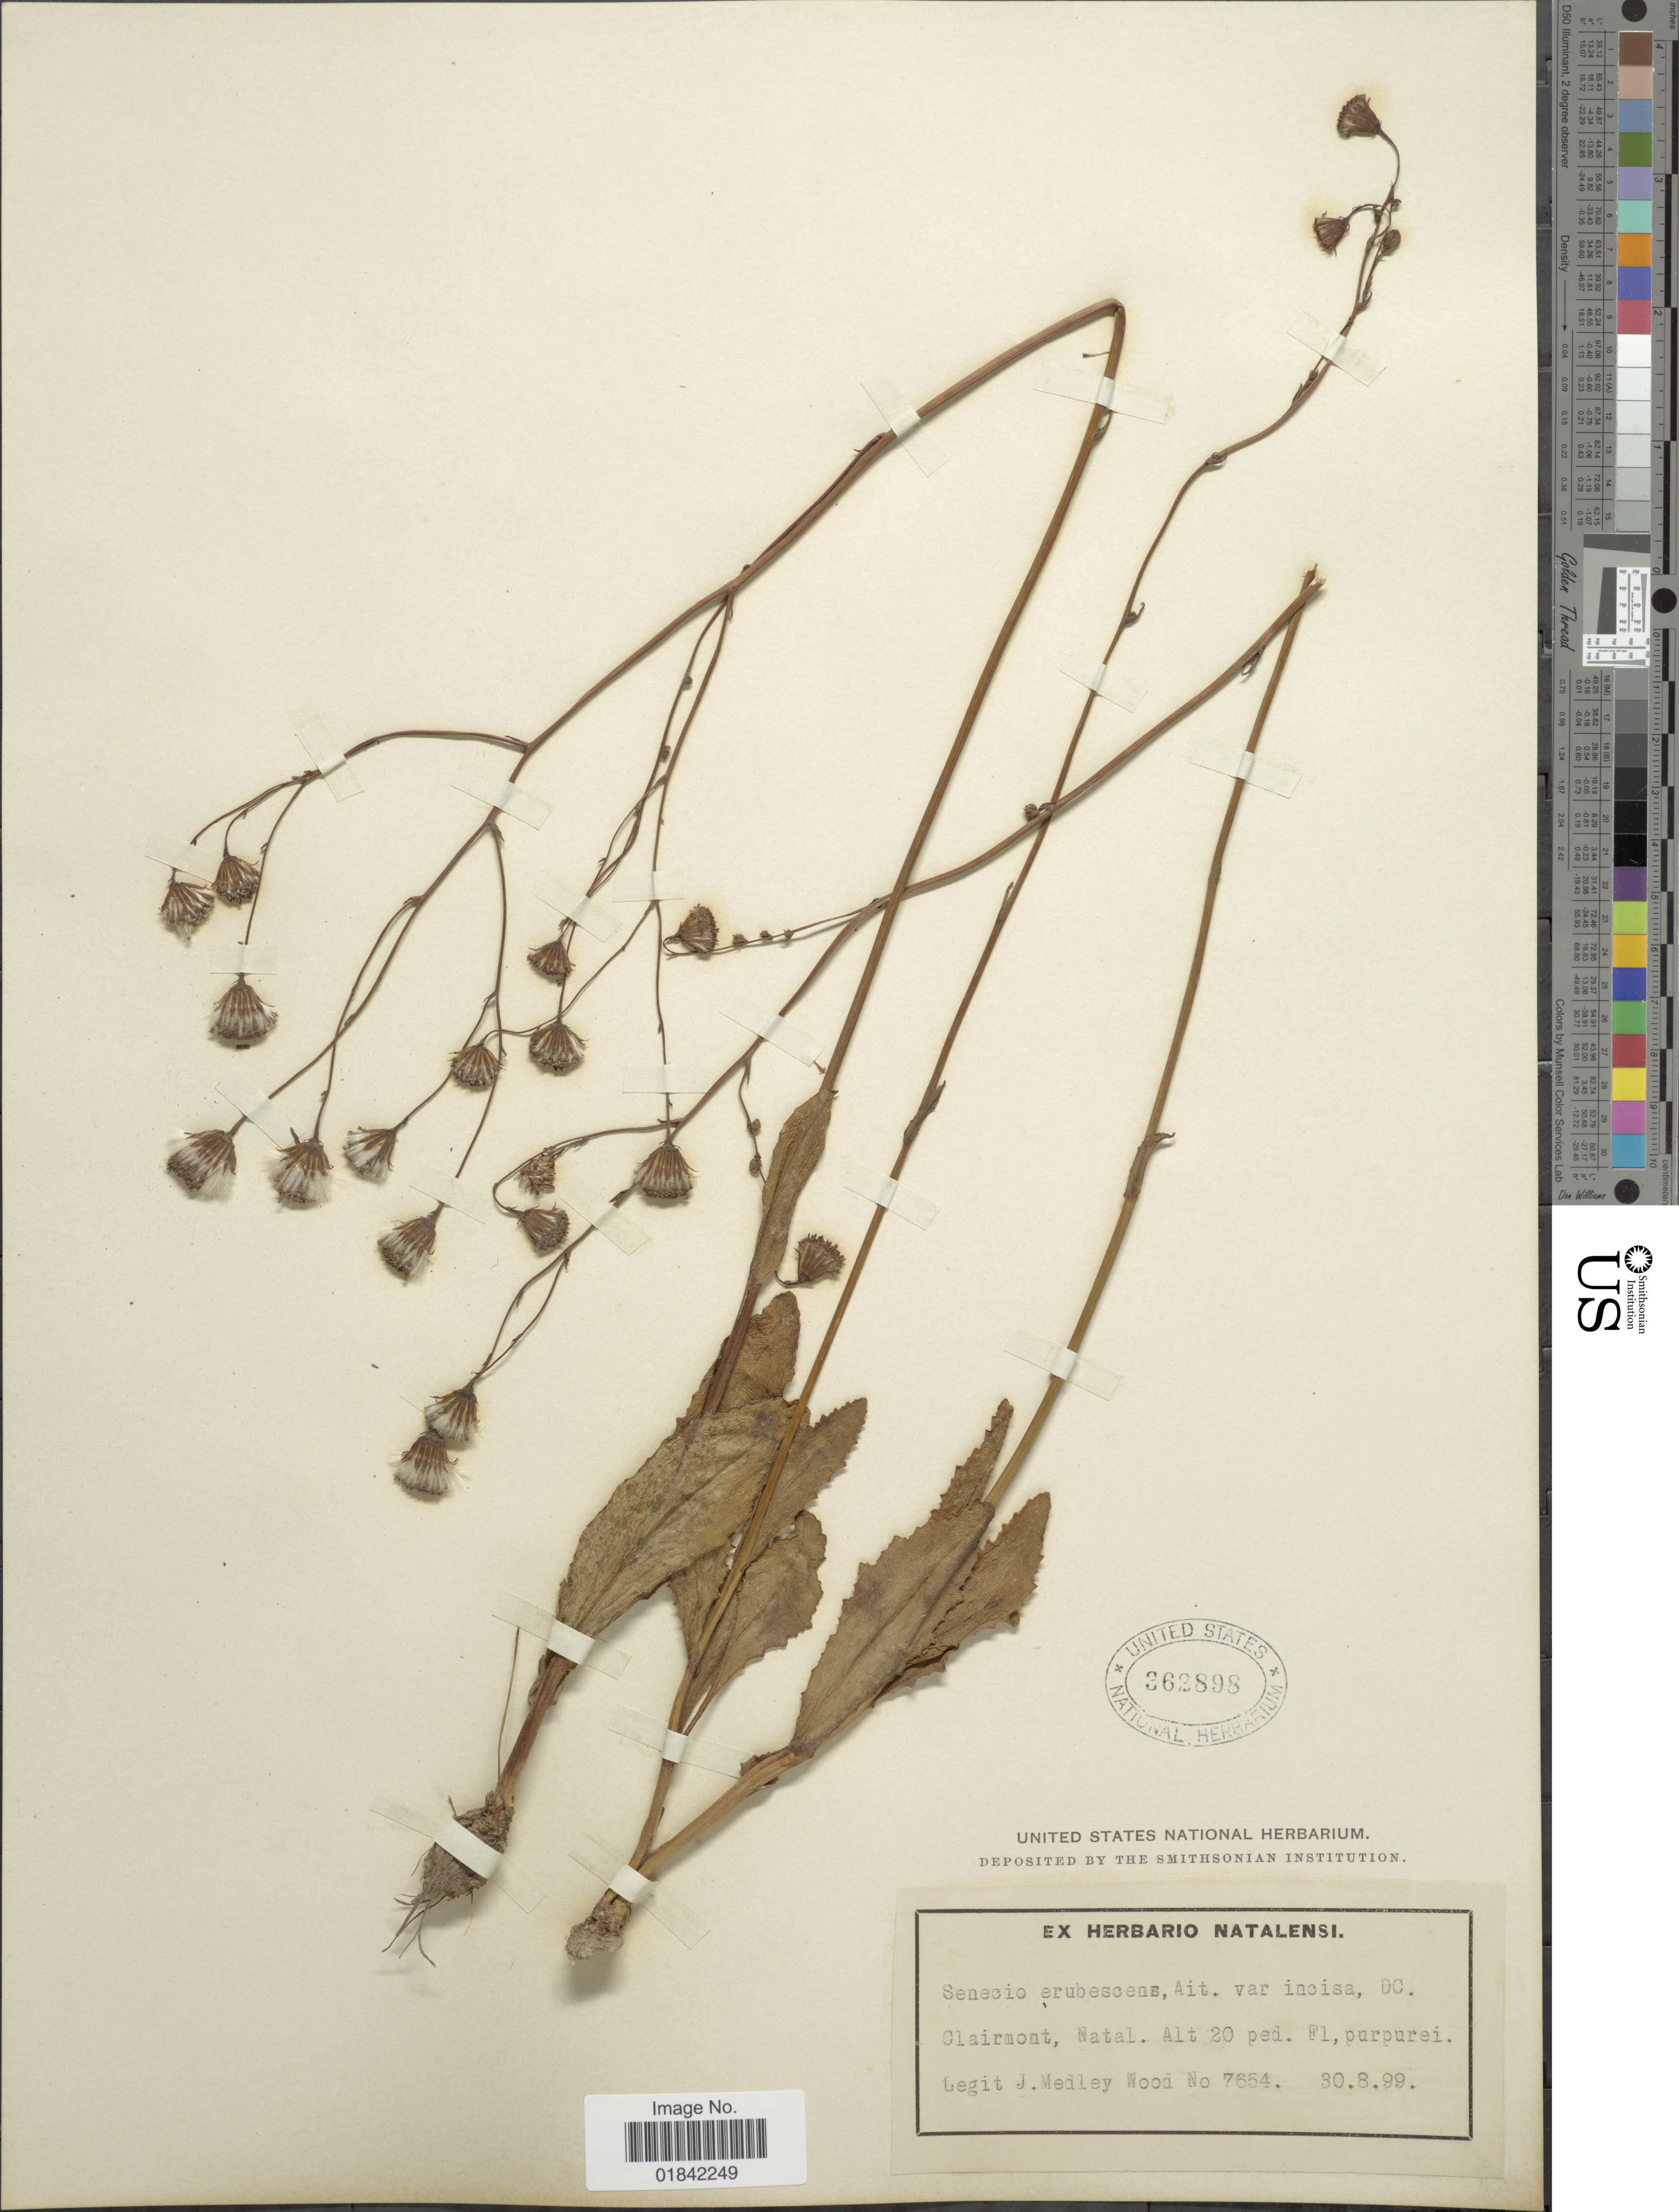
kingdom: Plantae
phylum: Tracheophyta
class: Magnoliopsida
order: Asterales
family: Asteraceae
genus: Senecio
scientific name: Senecio erubescens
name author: Aiton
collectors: J. M. Wood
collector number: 7654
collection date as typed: Transcribed d/m/y: 30/8/99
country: South Africa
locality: Clairmont, Fl, purpurei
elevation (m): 6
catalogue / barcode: US 362898